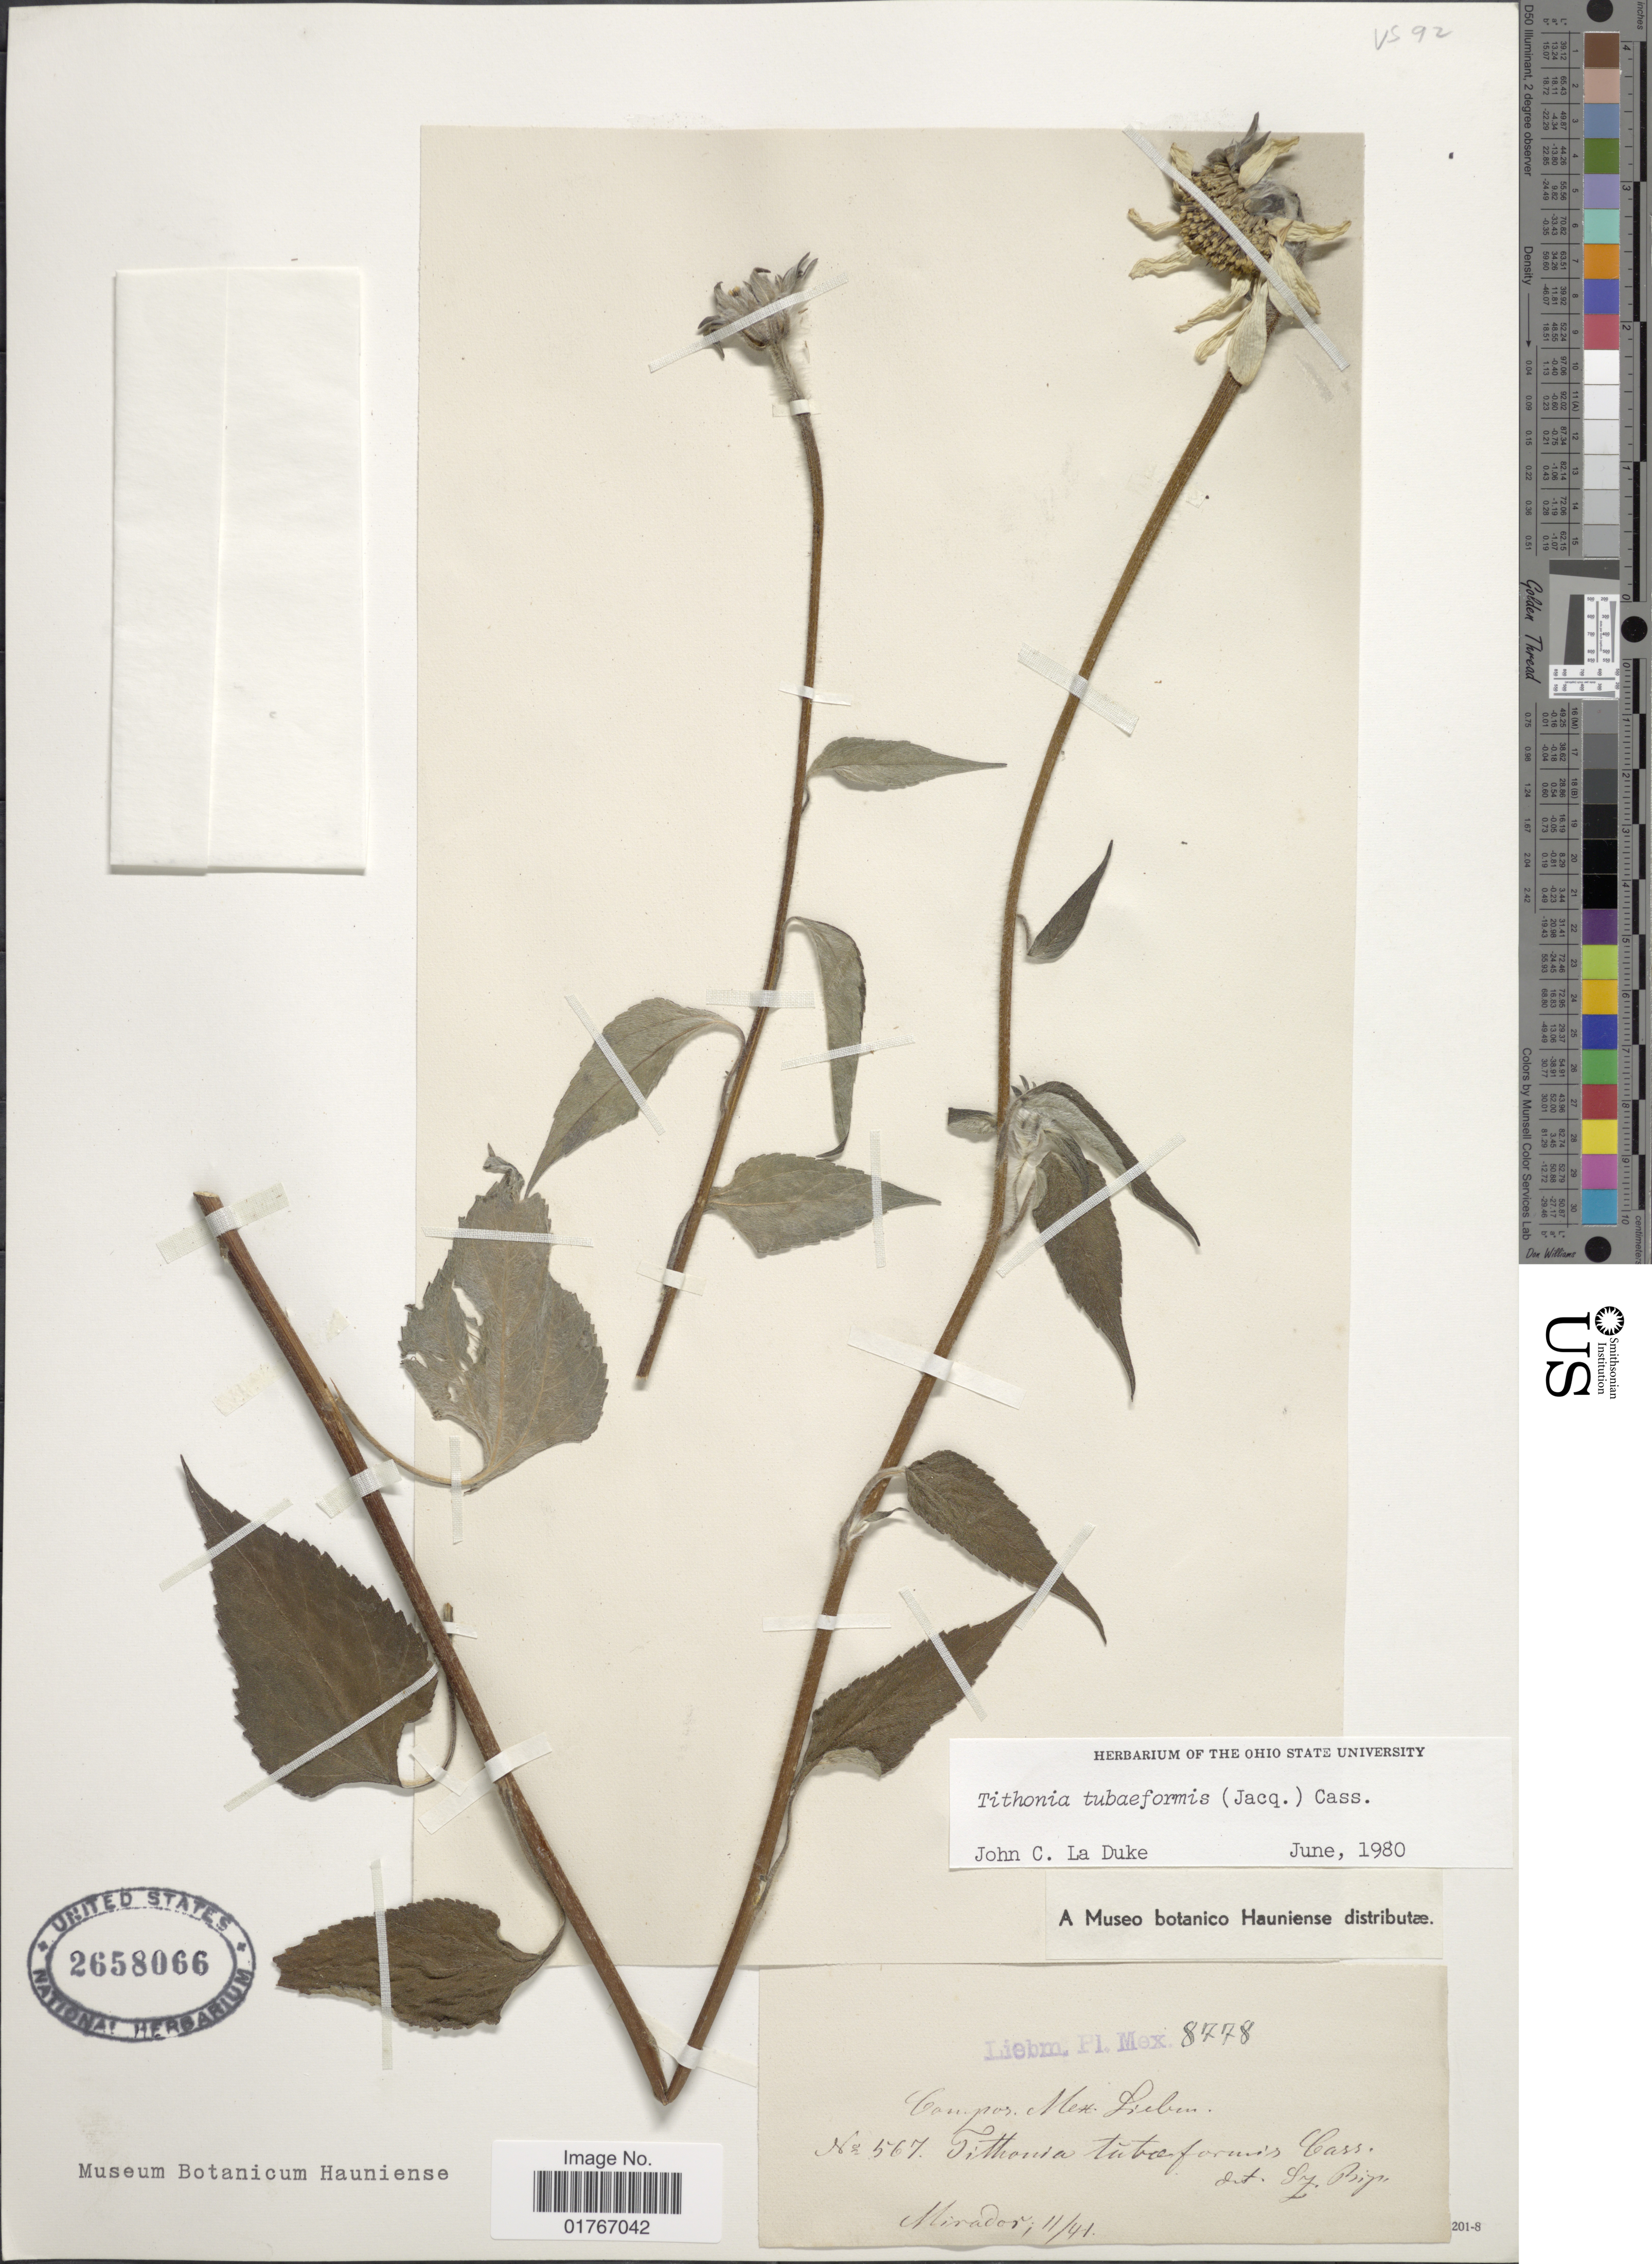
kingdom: Plantae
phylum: Tracheophyta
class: Magnoliopsida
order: Asterales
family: Asteraceae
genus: Tithonia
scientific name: Tithonia tubaeformis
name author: (Jacq.) Cass.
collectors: Liebmann, --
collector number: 8778/567*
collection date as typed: Transcribed d/m/y: /11/41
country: Mexico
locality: Mirador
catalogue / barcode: US 2658066